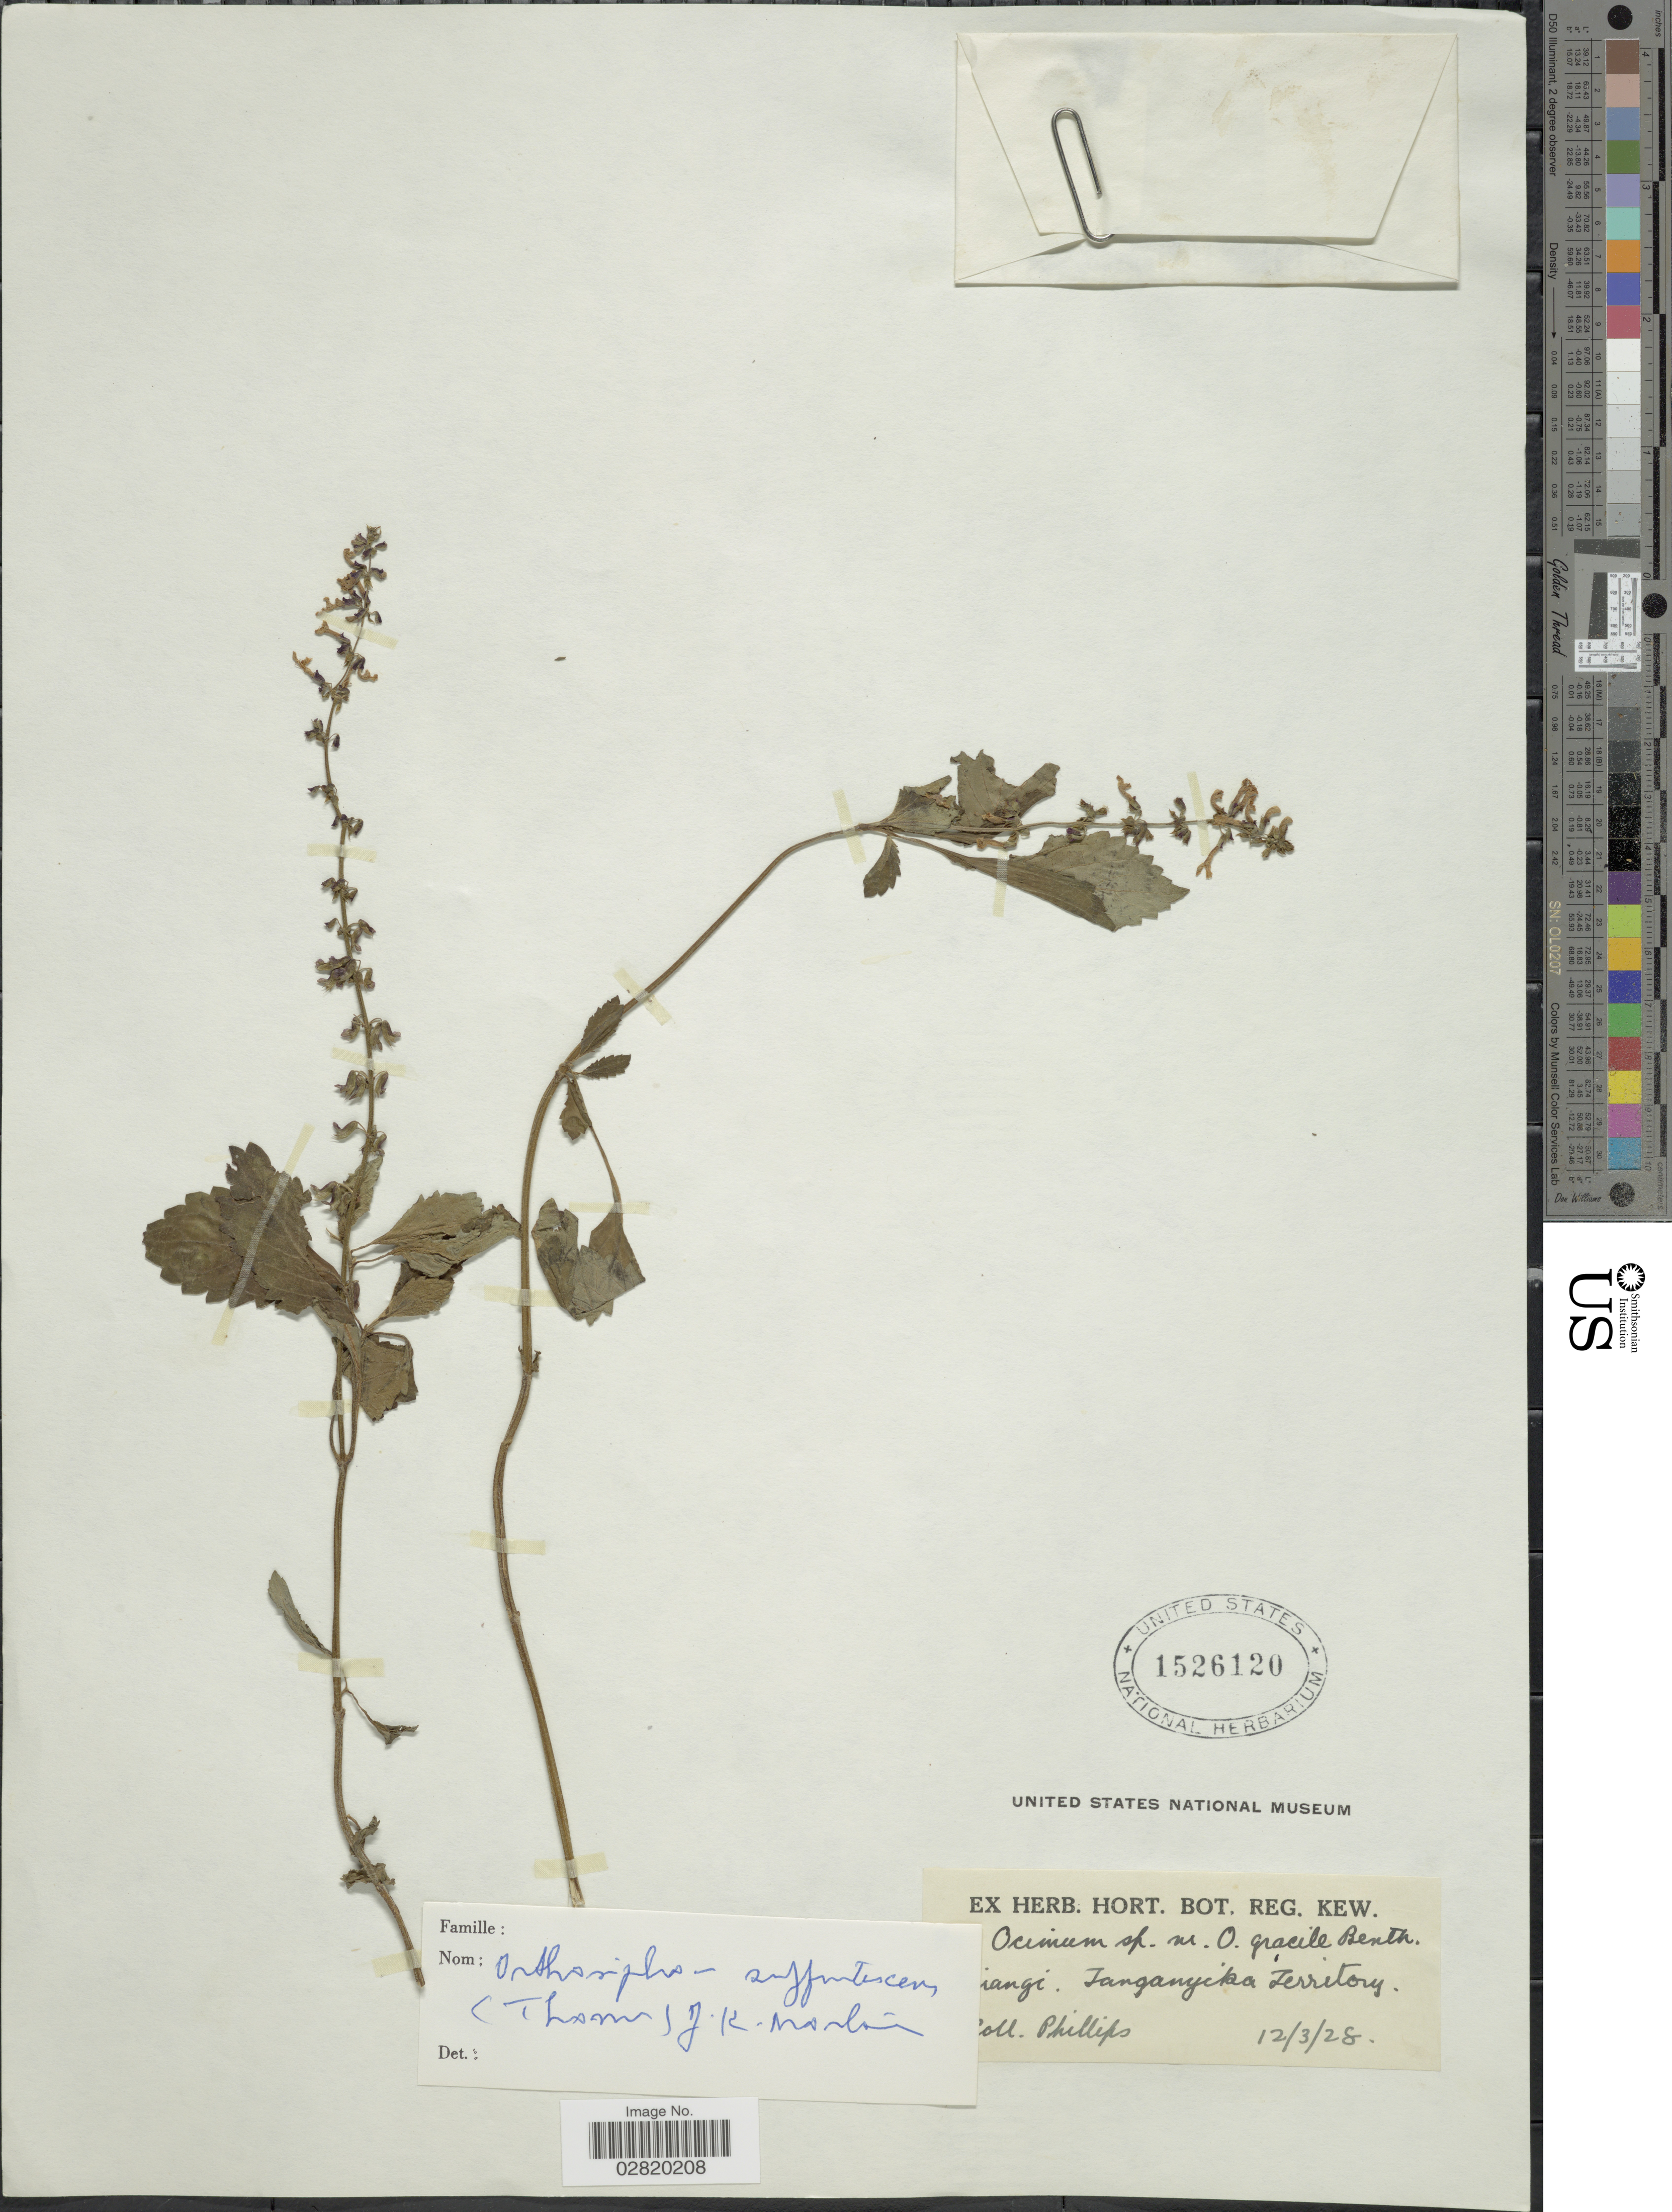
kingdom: Plantae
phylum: Tracheophyta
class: Magnoliopsida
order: Lamiales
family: Lamiaceae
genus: Orthosiphon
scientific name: Orthosiphon suffrutescens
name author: (Schumach.) J.K. Morton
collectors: Phillips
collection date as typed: Transcribed d/m/y: 12/3/28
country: Tanzania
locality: [illegible text]iangi. Tanganyika Territory.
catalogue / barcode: US 1526120